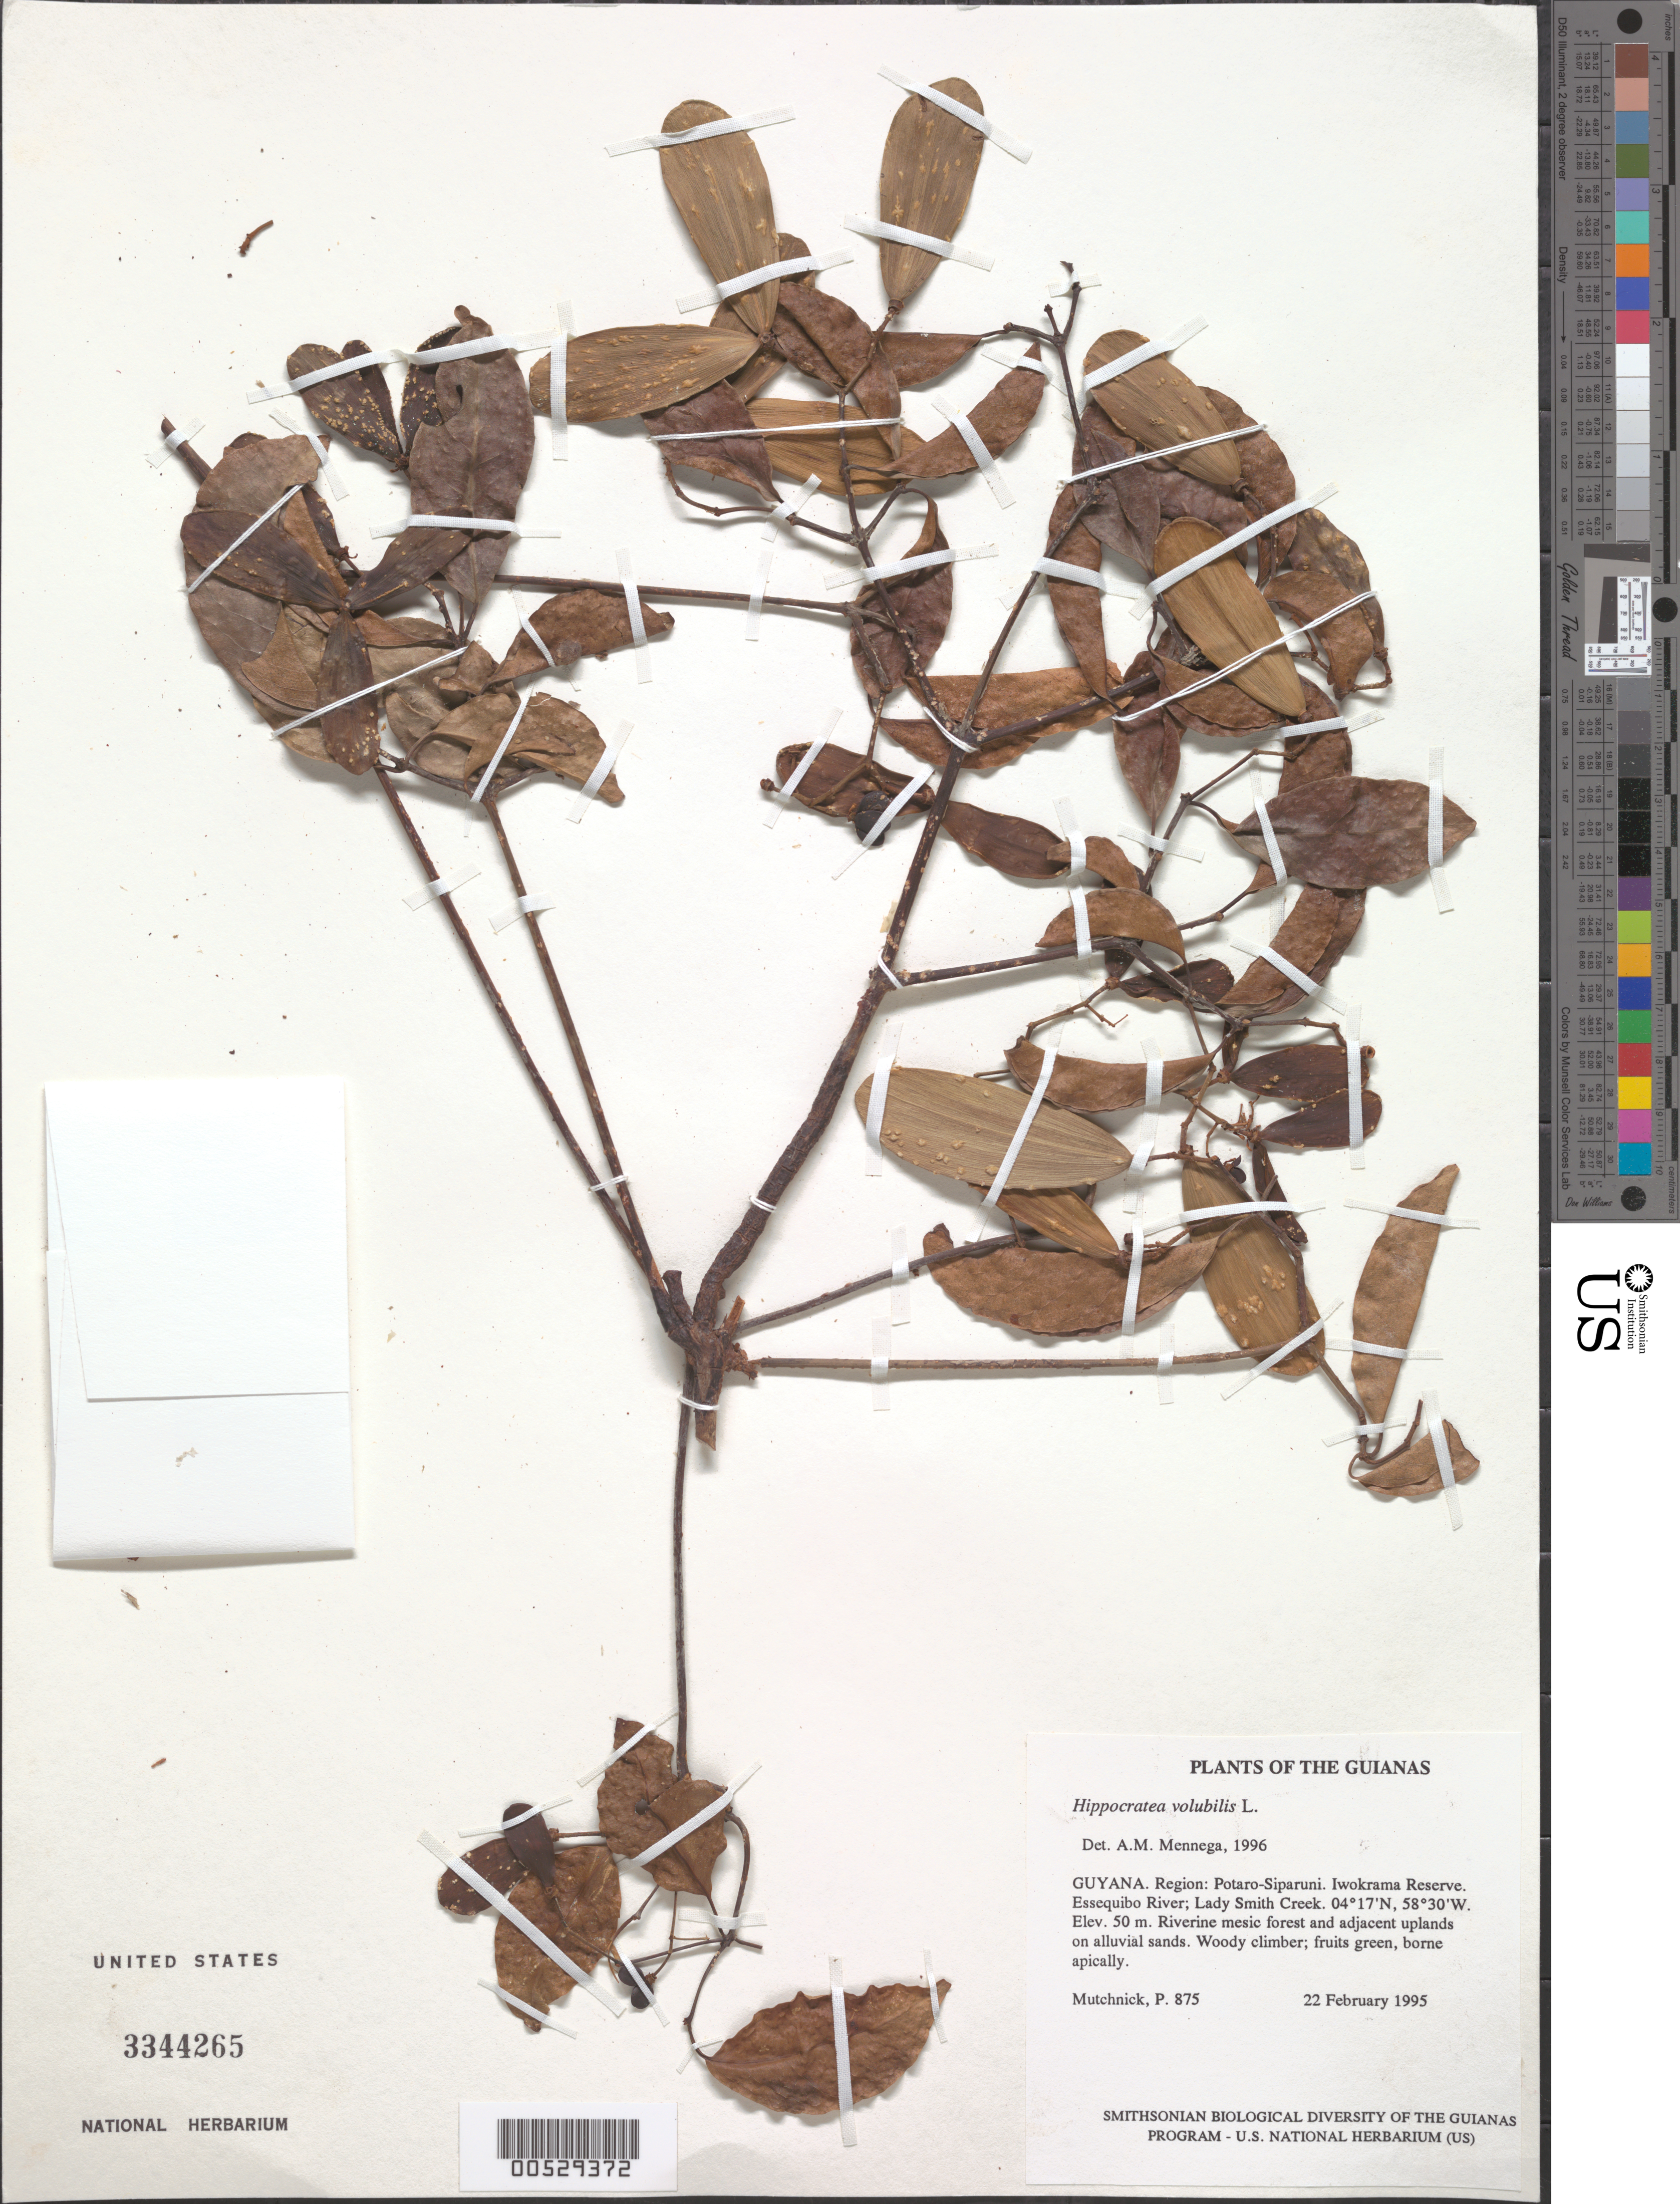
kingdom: Plantae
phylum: Tracheophyta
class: Magnoliopsida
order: Celastrales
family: Celastraceae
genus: Hippocratea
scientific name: Hippocratea volubilis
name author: L.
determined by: Mennega, A. M. W.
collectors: P. Mutchnick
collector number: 875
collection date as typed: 22 February 1995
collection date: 1995-02-22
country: Guyana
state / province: Potaro-Siparuni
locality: Iwokrama Reserve. Essequibo River; Lady Smith Creek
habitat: Riverine mesic forest and adjacent uplands on alluvial sands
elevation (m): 50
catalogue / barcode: US 3344265